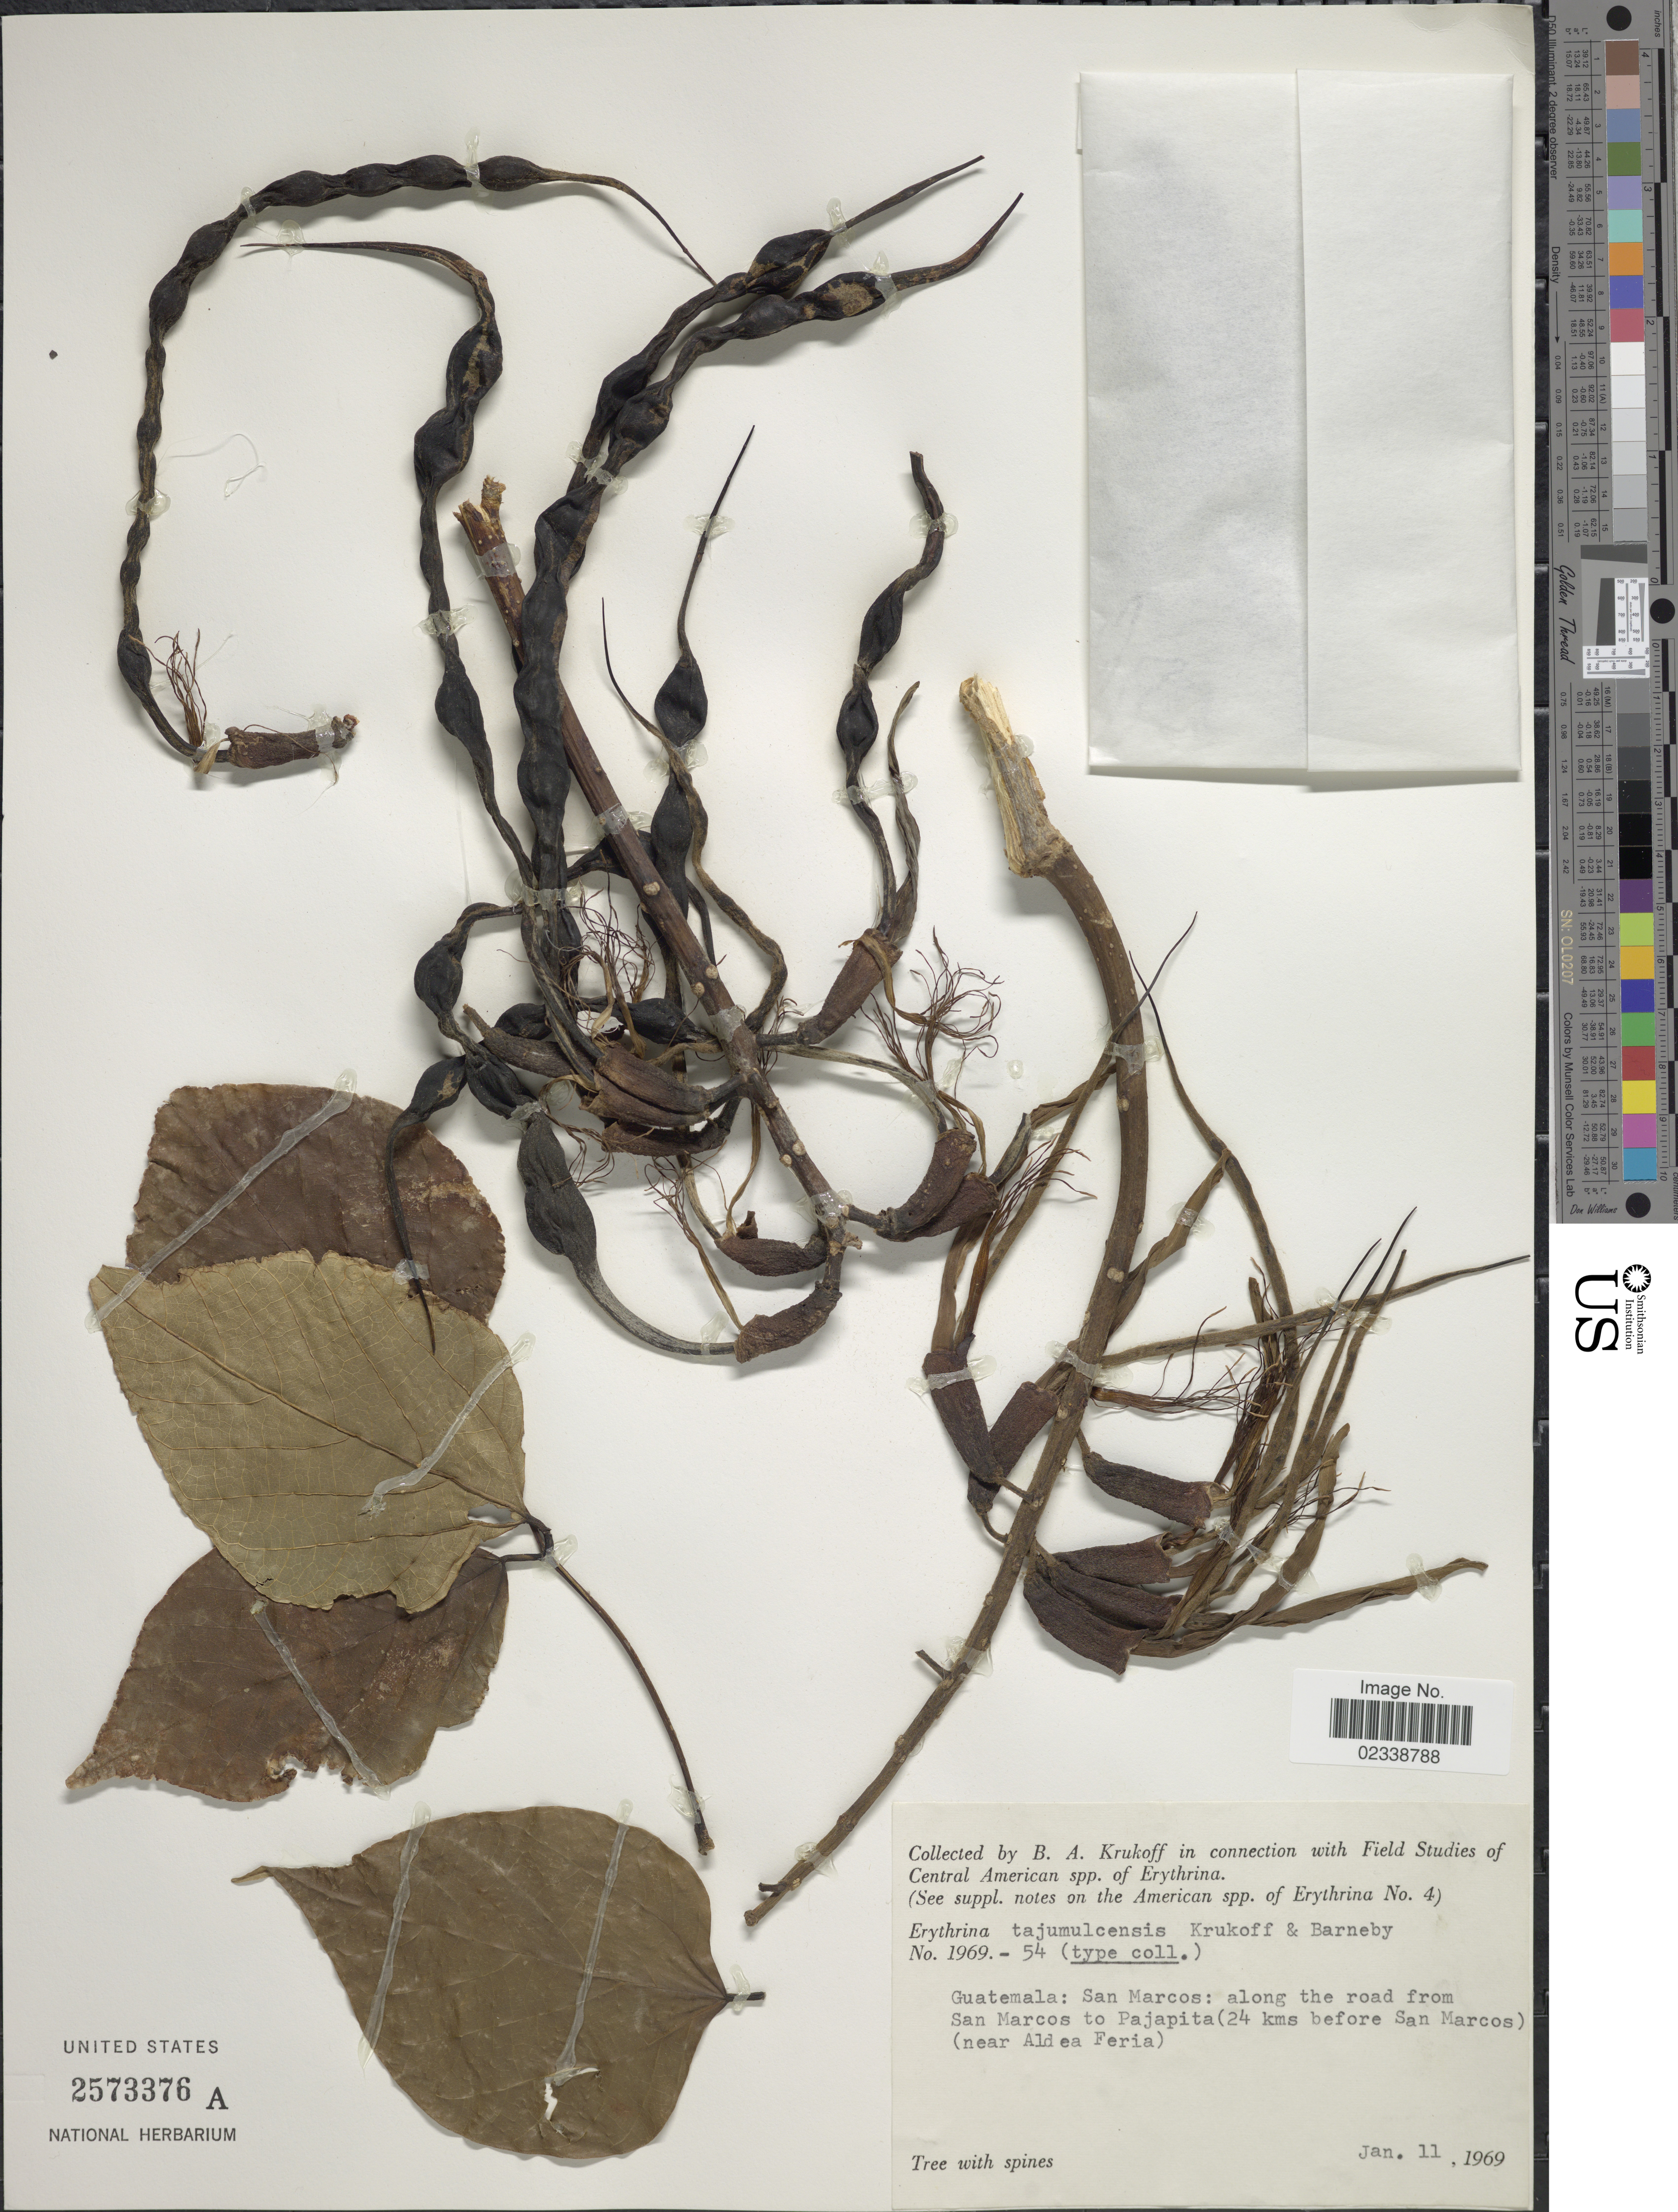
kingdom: Plantae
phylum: Tracheophyta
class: Magnoliopsida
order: Fabales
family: Fabaceae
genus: Erythrina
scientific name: Erythrina tajumulcensis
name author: Krukoff & Barneby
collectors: B. A. Krukoff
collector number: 1969-54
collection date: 1969-01-11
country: Guatemala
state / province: San Marcos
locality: Along the road from San Marcos to Pajapita (24 kms before San Marcos) (near Aldea Feria)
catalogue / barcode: US 2573376A